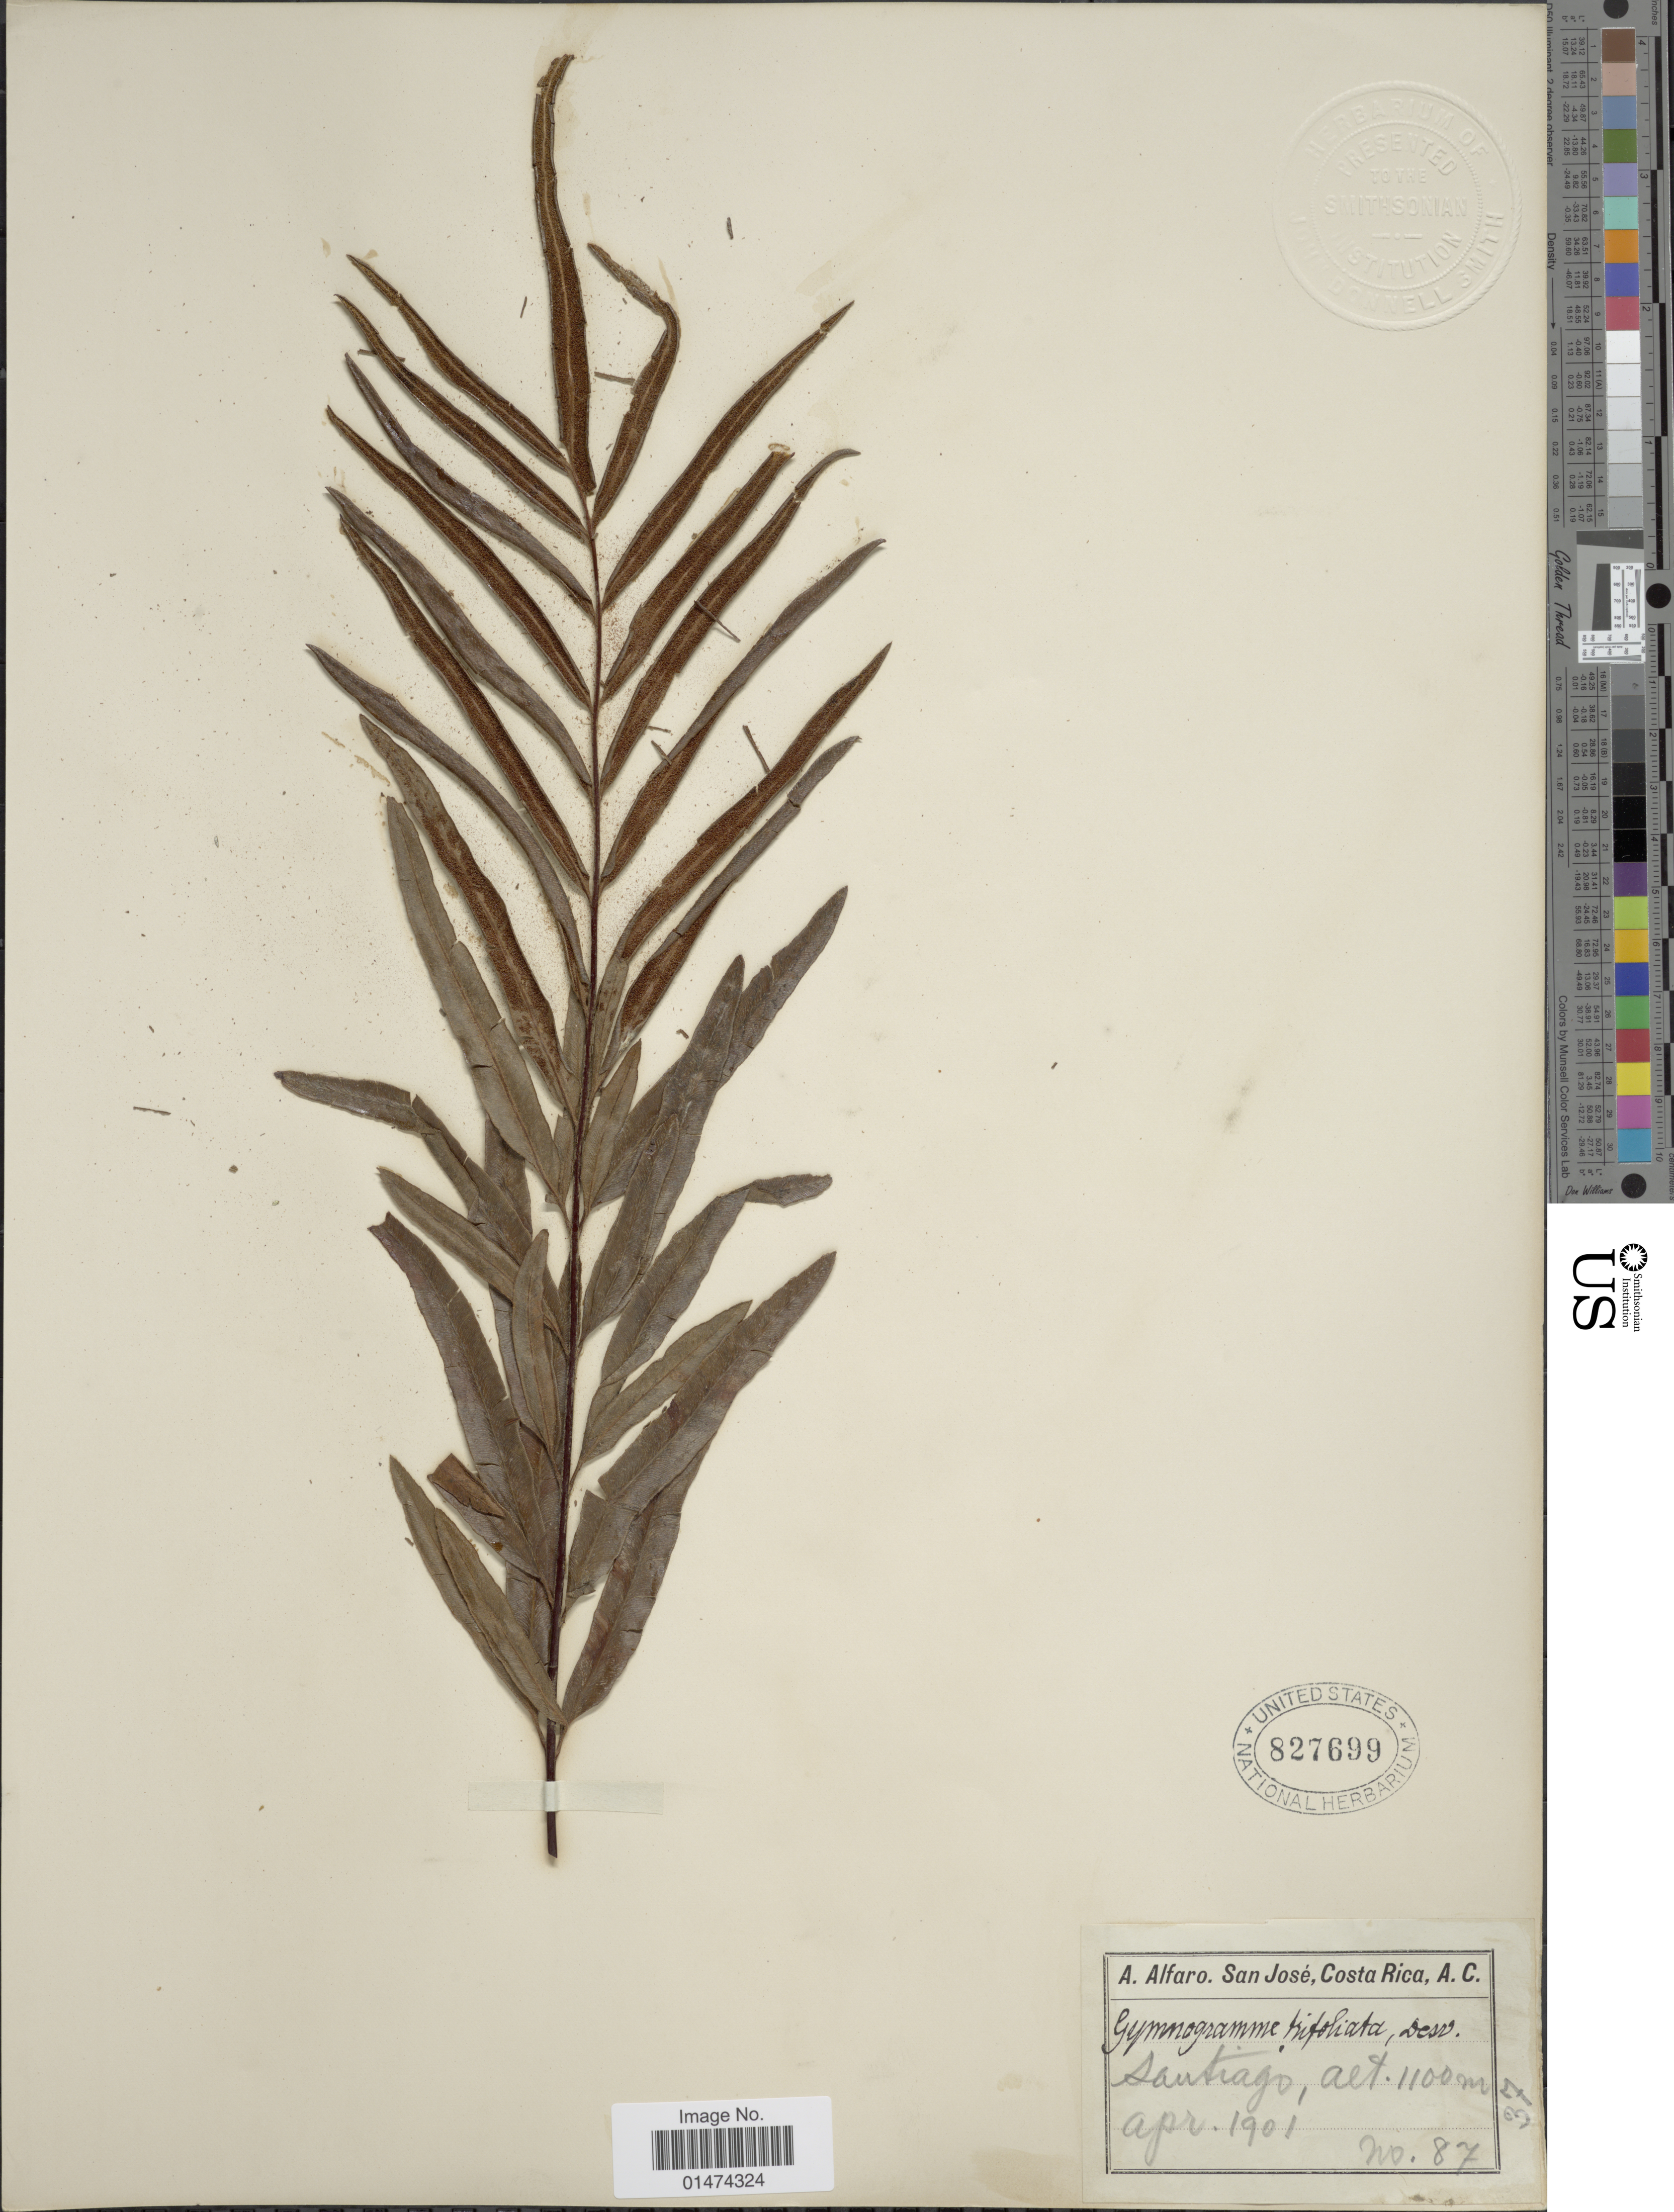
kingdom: Plantae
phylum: Tracheophyta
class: Polypodiopsida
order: Polypodiales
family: Pteridaceae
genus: Pityrogramma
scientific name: Pityrogramma trifoliata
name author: (L.) R.M. Tryon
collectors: A. Alfaro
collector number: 87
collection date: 1901-04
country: Costa Rica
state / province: San José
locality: Santiago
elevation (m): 1100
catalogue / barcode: US 827699